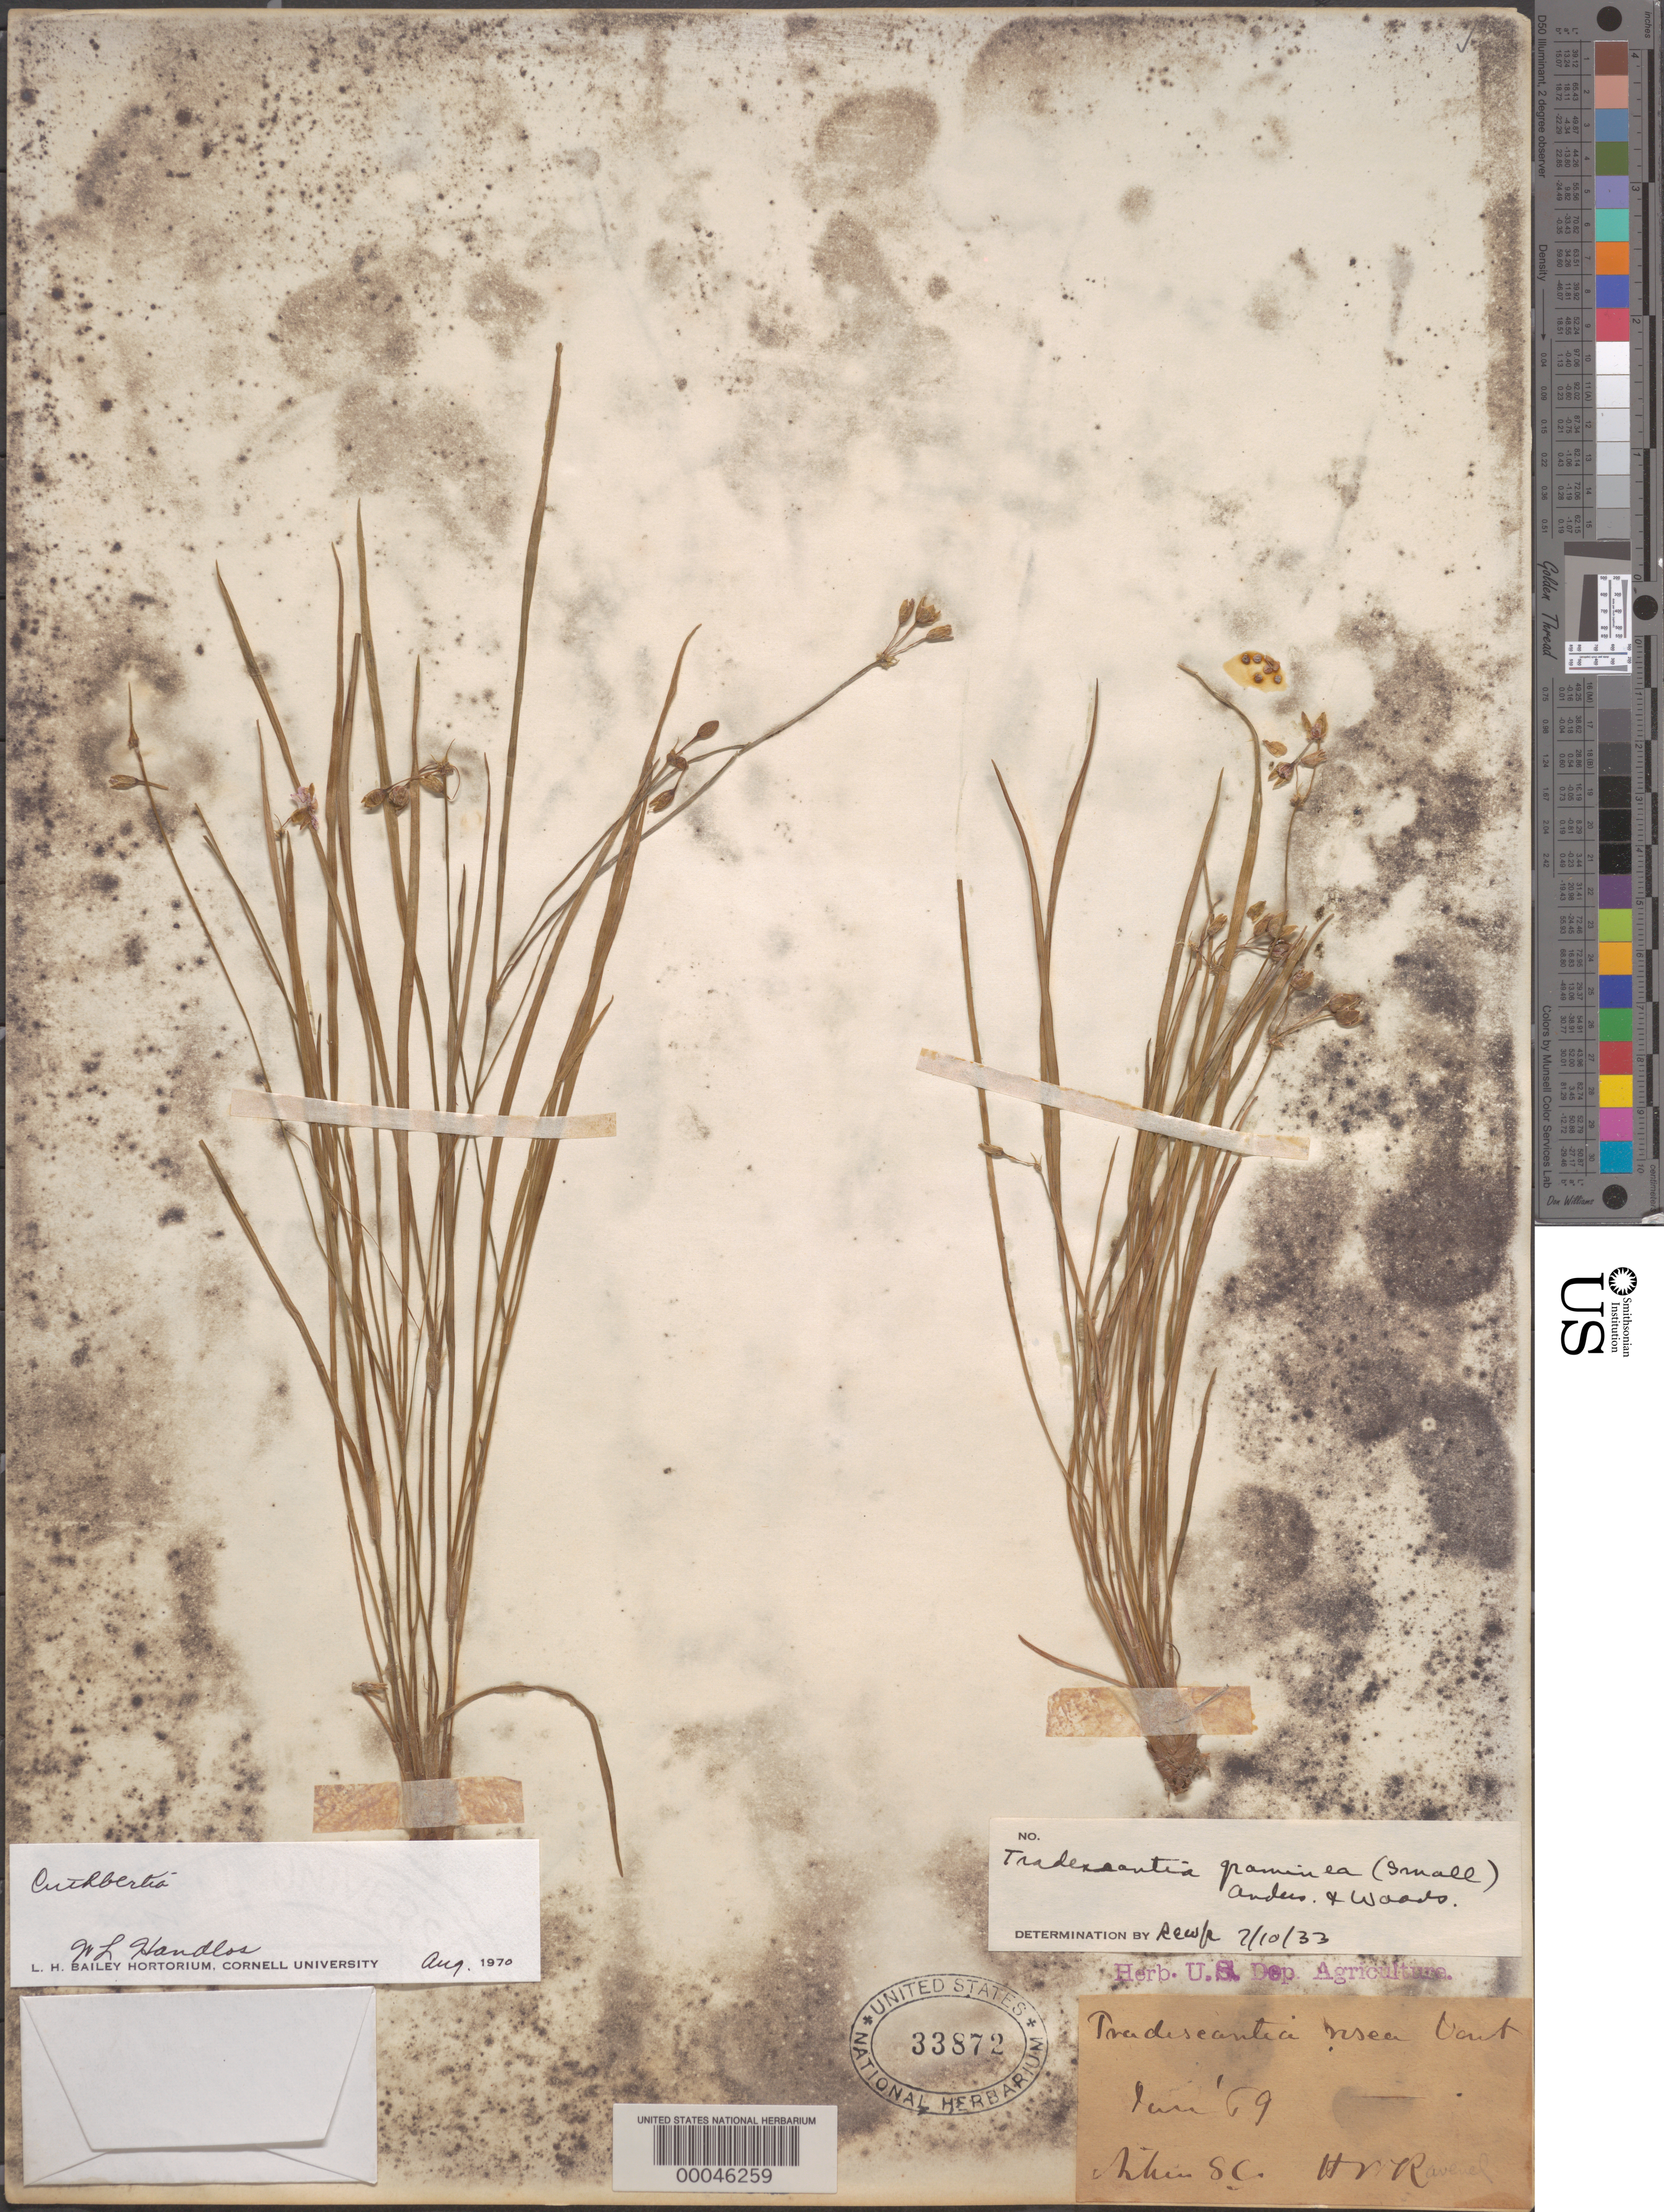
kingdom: Plantae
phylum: Tracheophyta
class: Liliopsida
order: Commelinales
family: Commelinaceae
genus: Cuthbertia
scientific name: Cuthbertia graminea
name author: Small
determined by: Strong, Mark T., (BOT), Smithsonian Institution - National Museum of Natural History (UNITED STATES)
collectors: H. Ravenel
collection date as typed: Jun 1869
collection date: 1869-06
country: United States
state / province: South Carolina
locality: Charleston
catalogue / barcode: US 33872